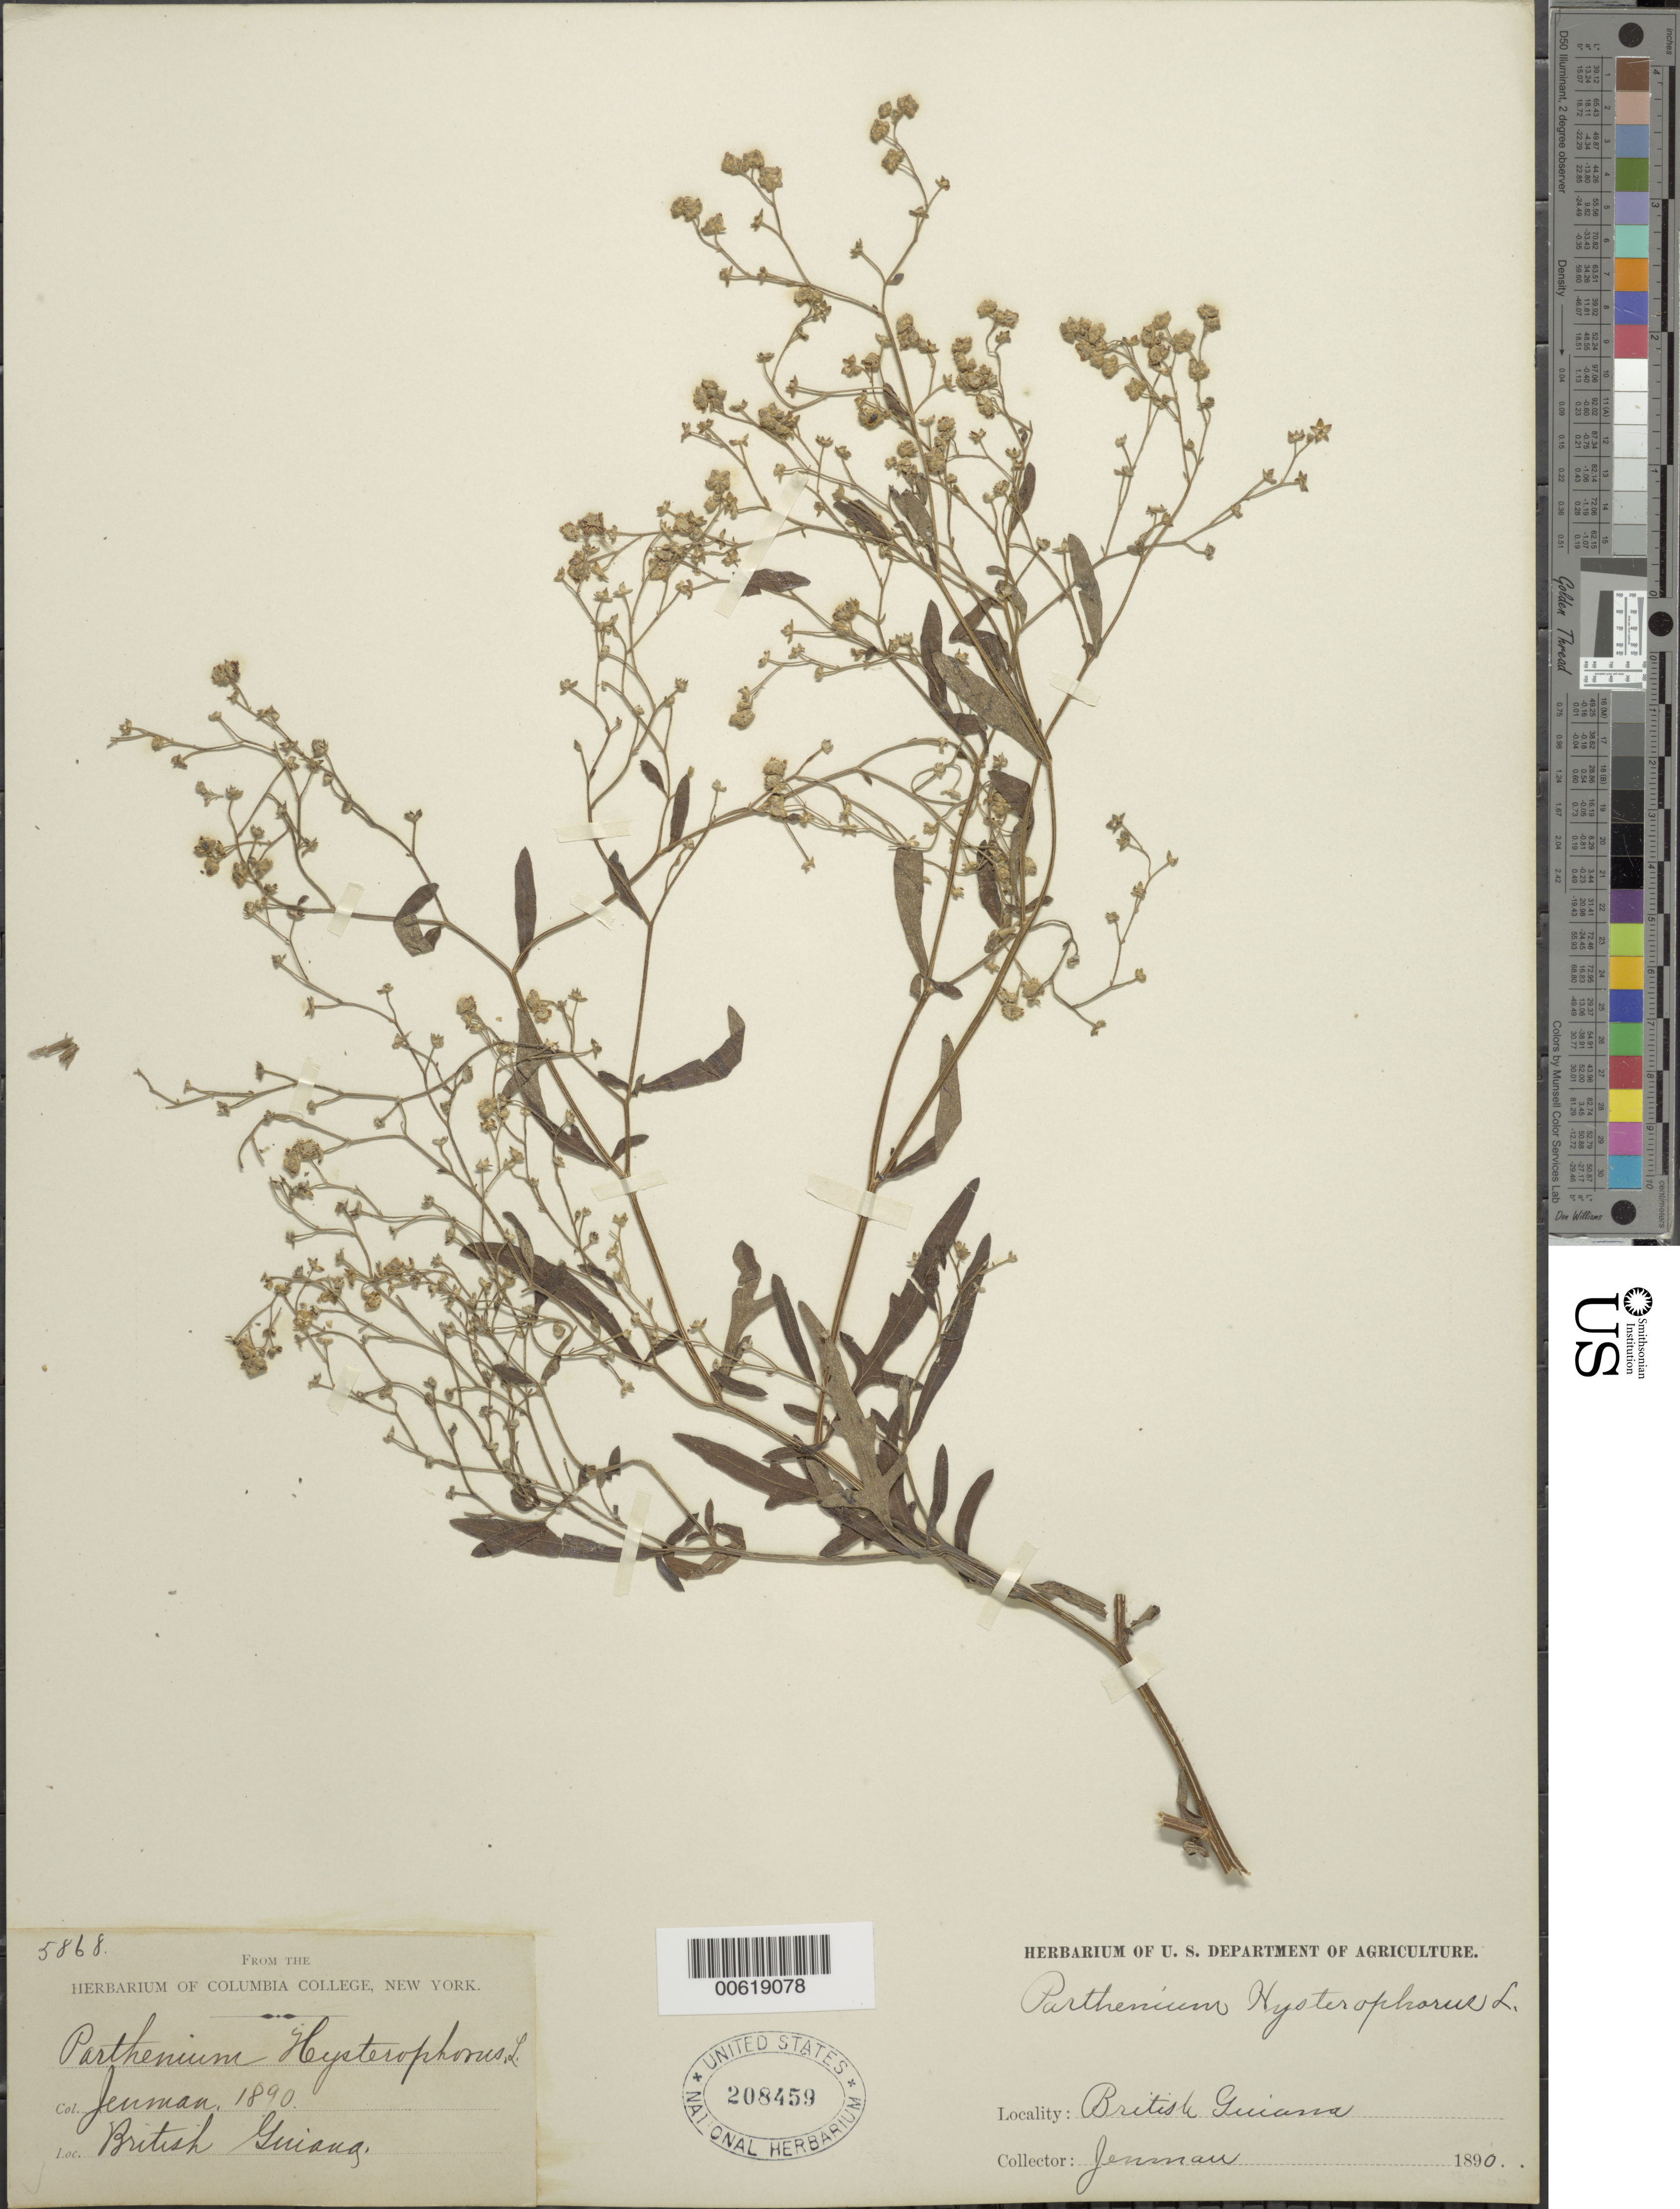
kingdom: Plantae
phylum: Tracheophyta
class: Magnoliopsida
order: Asterales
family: Asteraceae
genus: Parthenium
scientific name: Parthenium hysterophorus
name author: L.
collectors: G. S. Jenman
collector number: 5868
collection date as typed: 1890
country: Guyana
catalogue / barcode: US 208459